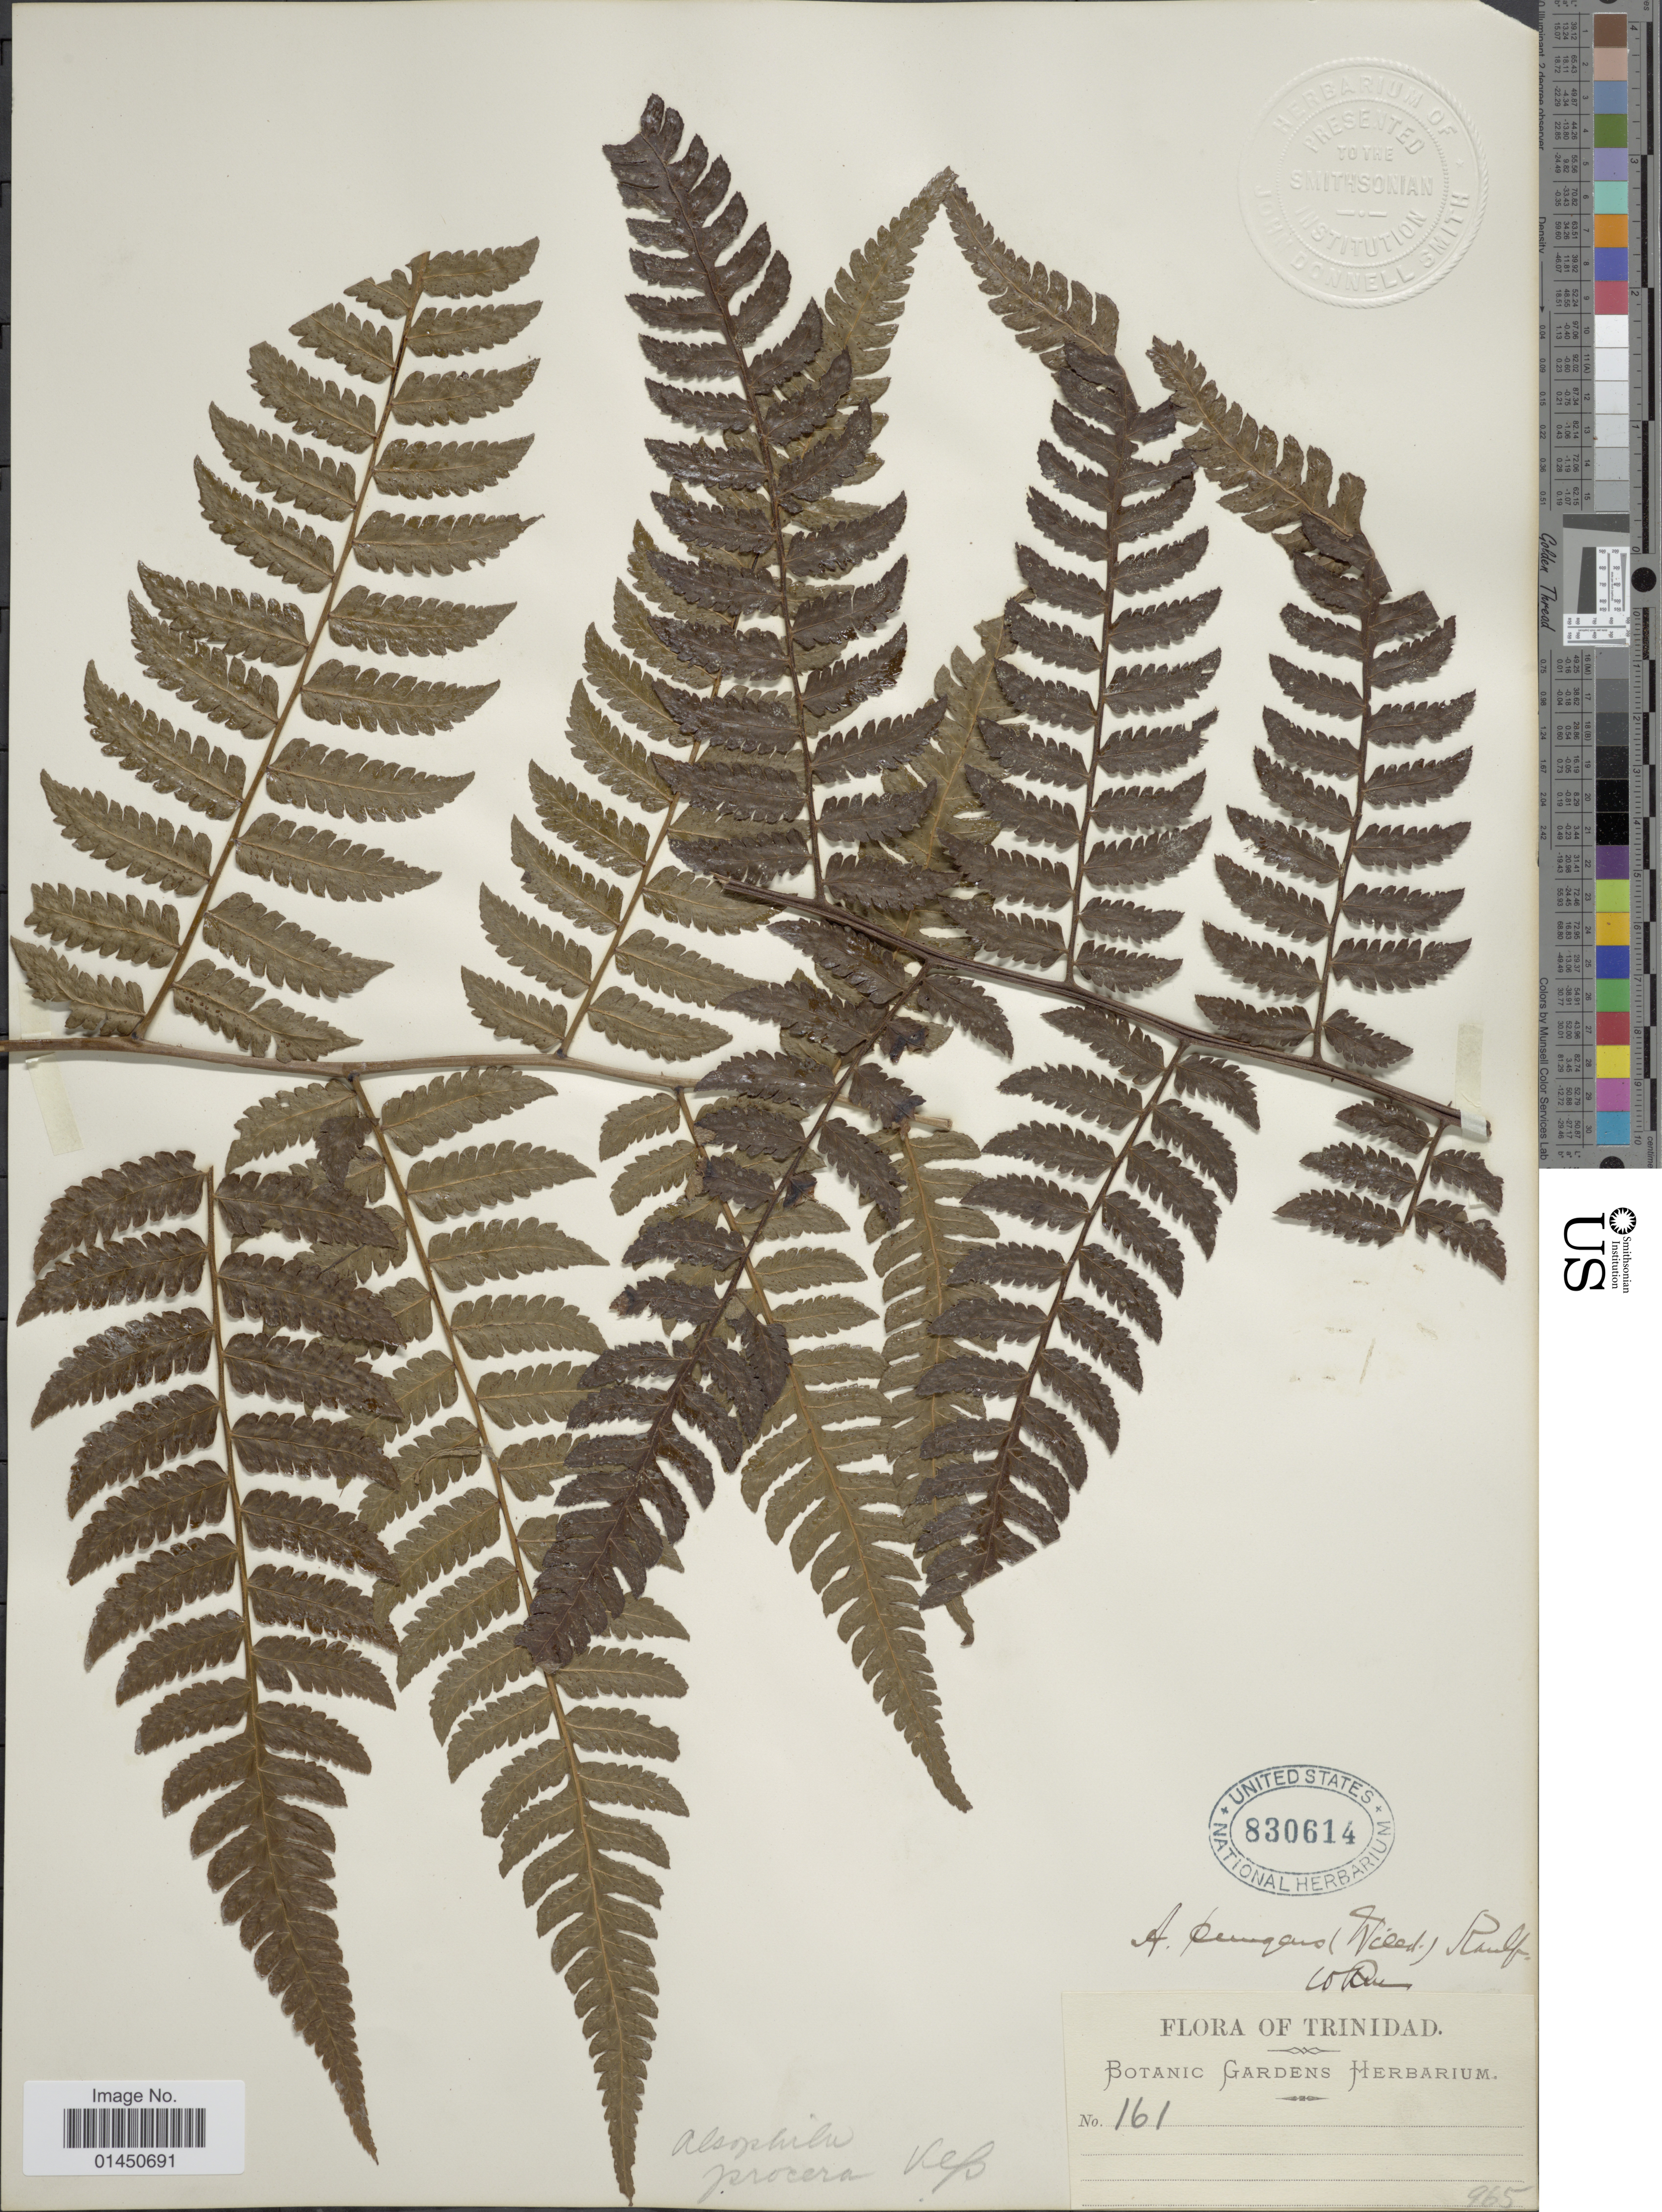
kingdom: Plantae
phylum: Tracheophyta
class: Polypodiopsida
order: Cyatheales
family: Cyatheaceae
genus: Cyathea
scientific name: Cyathea pungens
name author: (Willd.) Domin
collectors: ex herb. Bot. Gard.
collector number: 161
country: Trinidad and Tobago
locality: Trinidad.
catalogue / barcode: US 830614